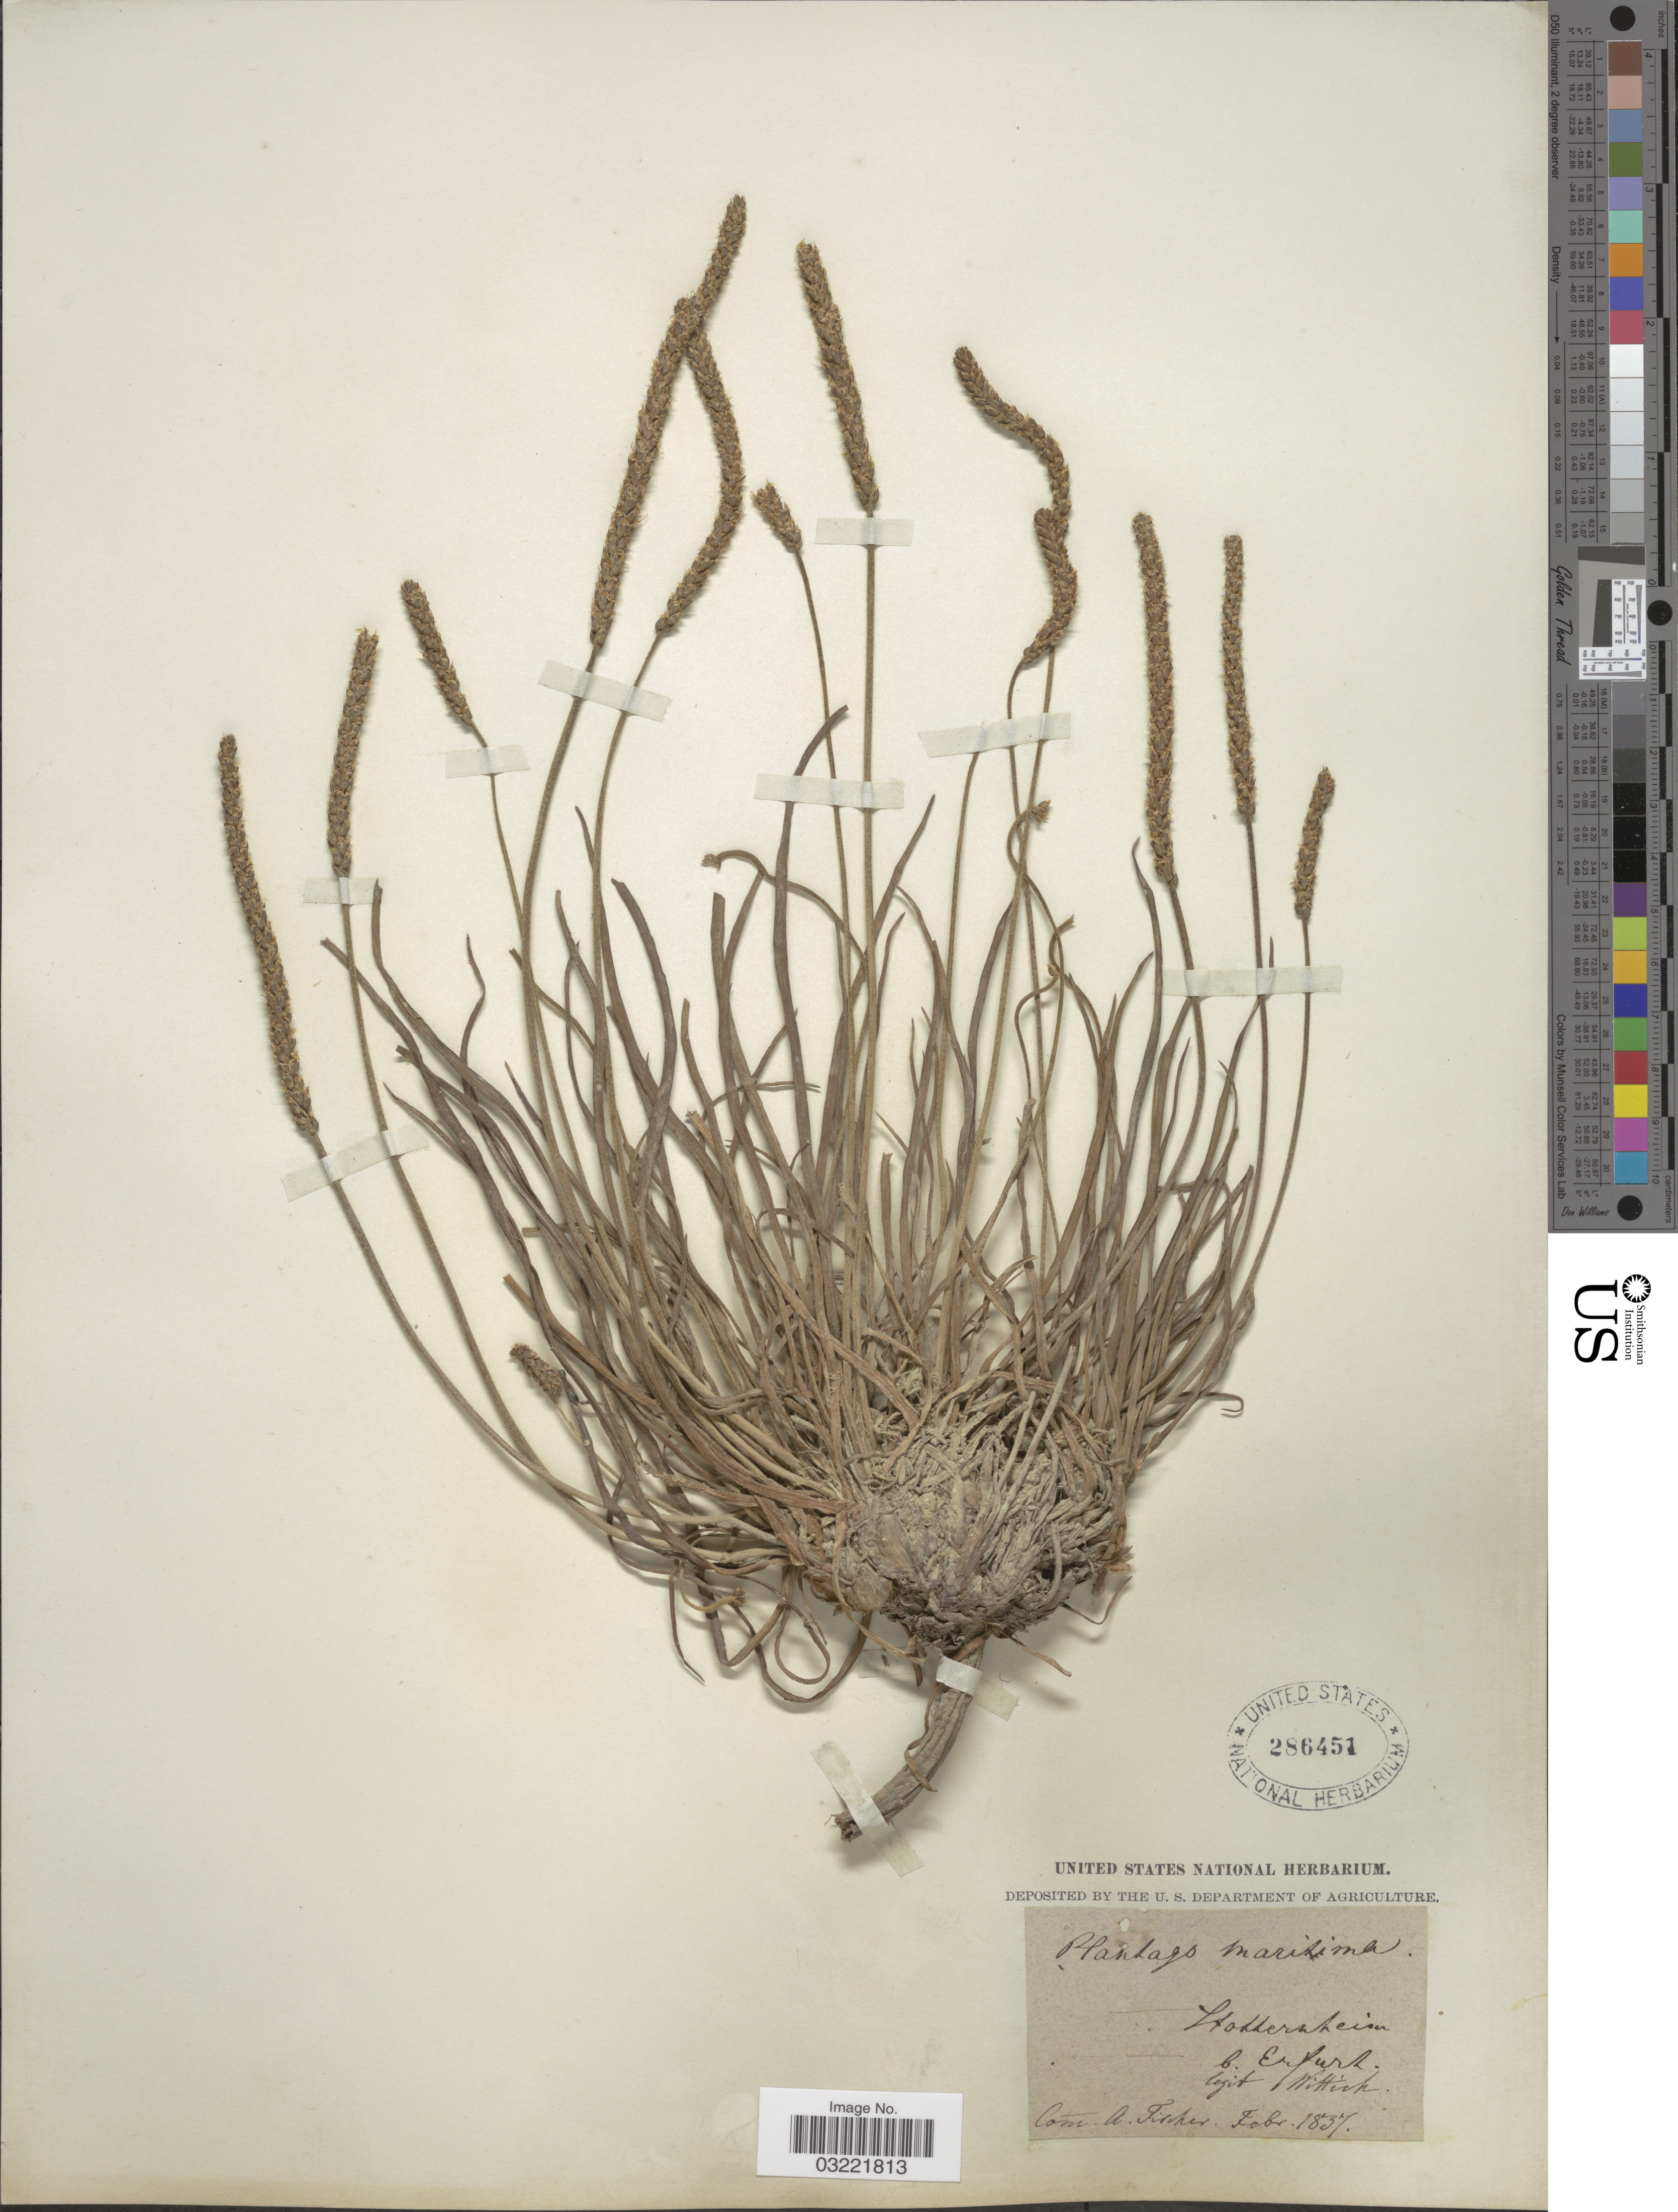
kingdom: Plantae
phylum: Tracheophyta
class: Magnoliopsida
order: Lamiales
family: Plantaginaceae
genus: Plantago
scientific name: Plantago maritima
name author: L.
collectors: Wittich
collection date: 1837-02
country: Germany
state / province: Thuringia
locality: Stotterheim b. Erfurt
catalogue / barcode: US 286451